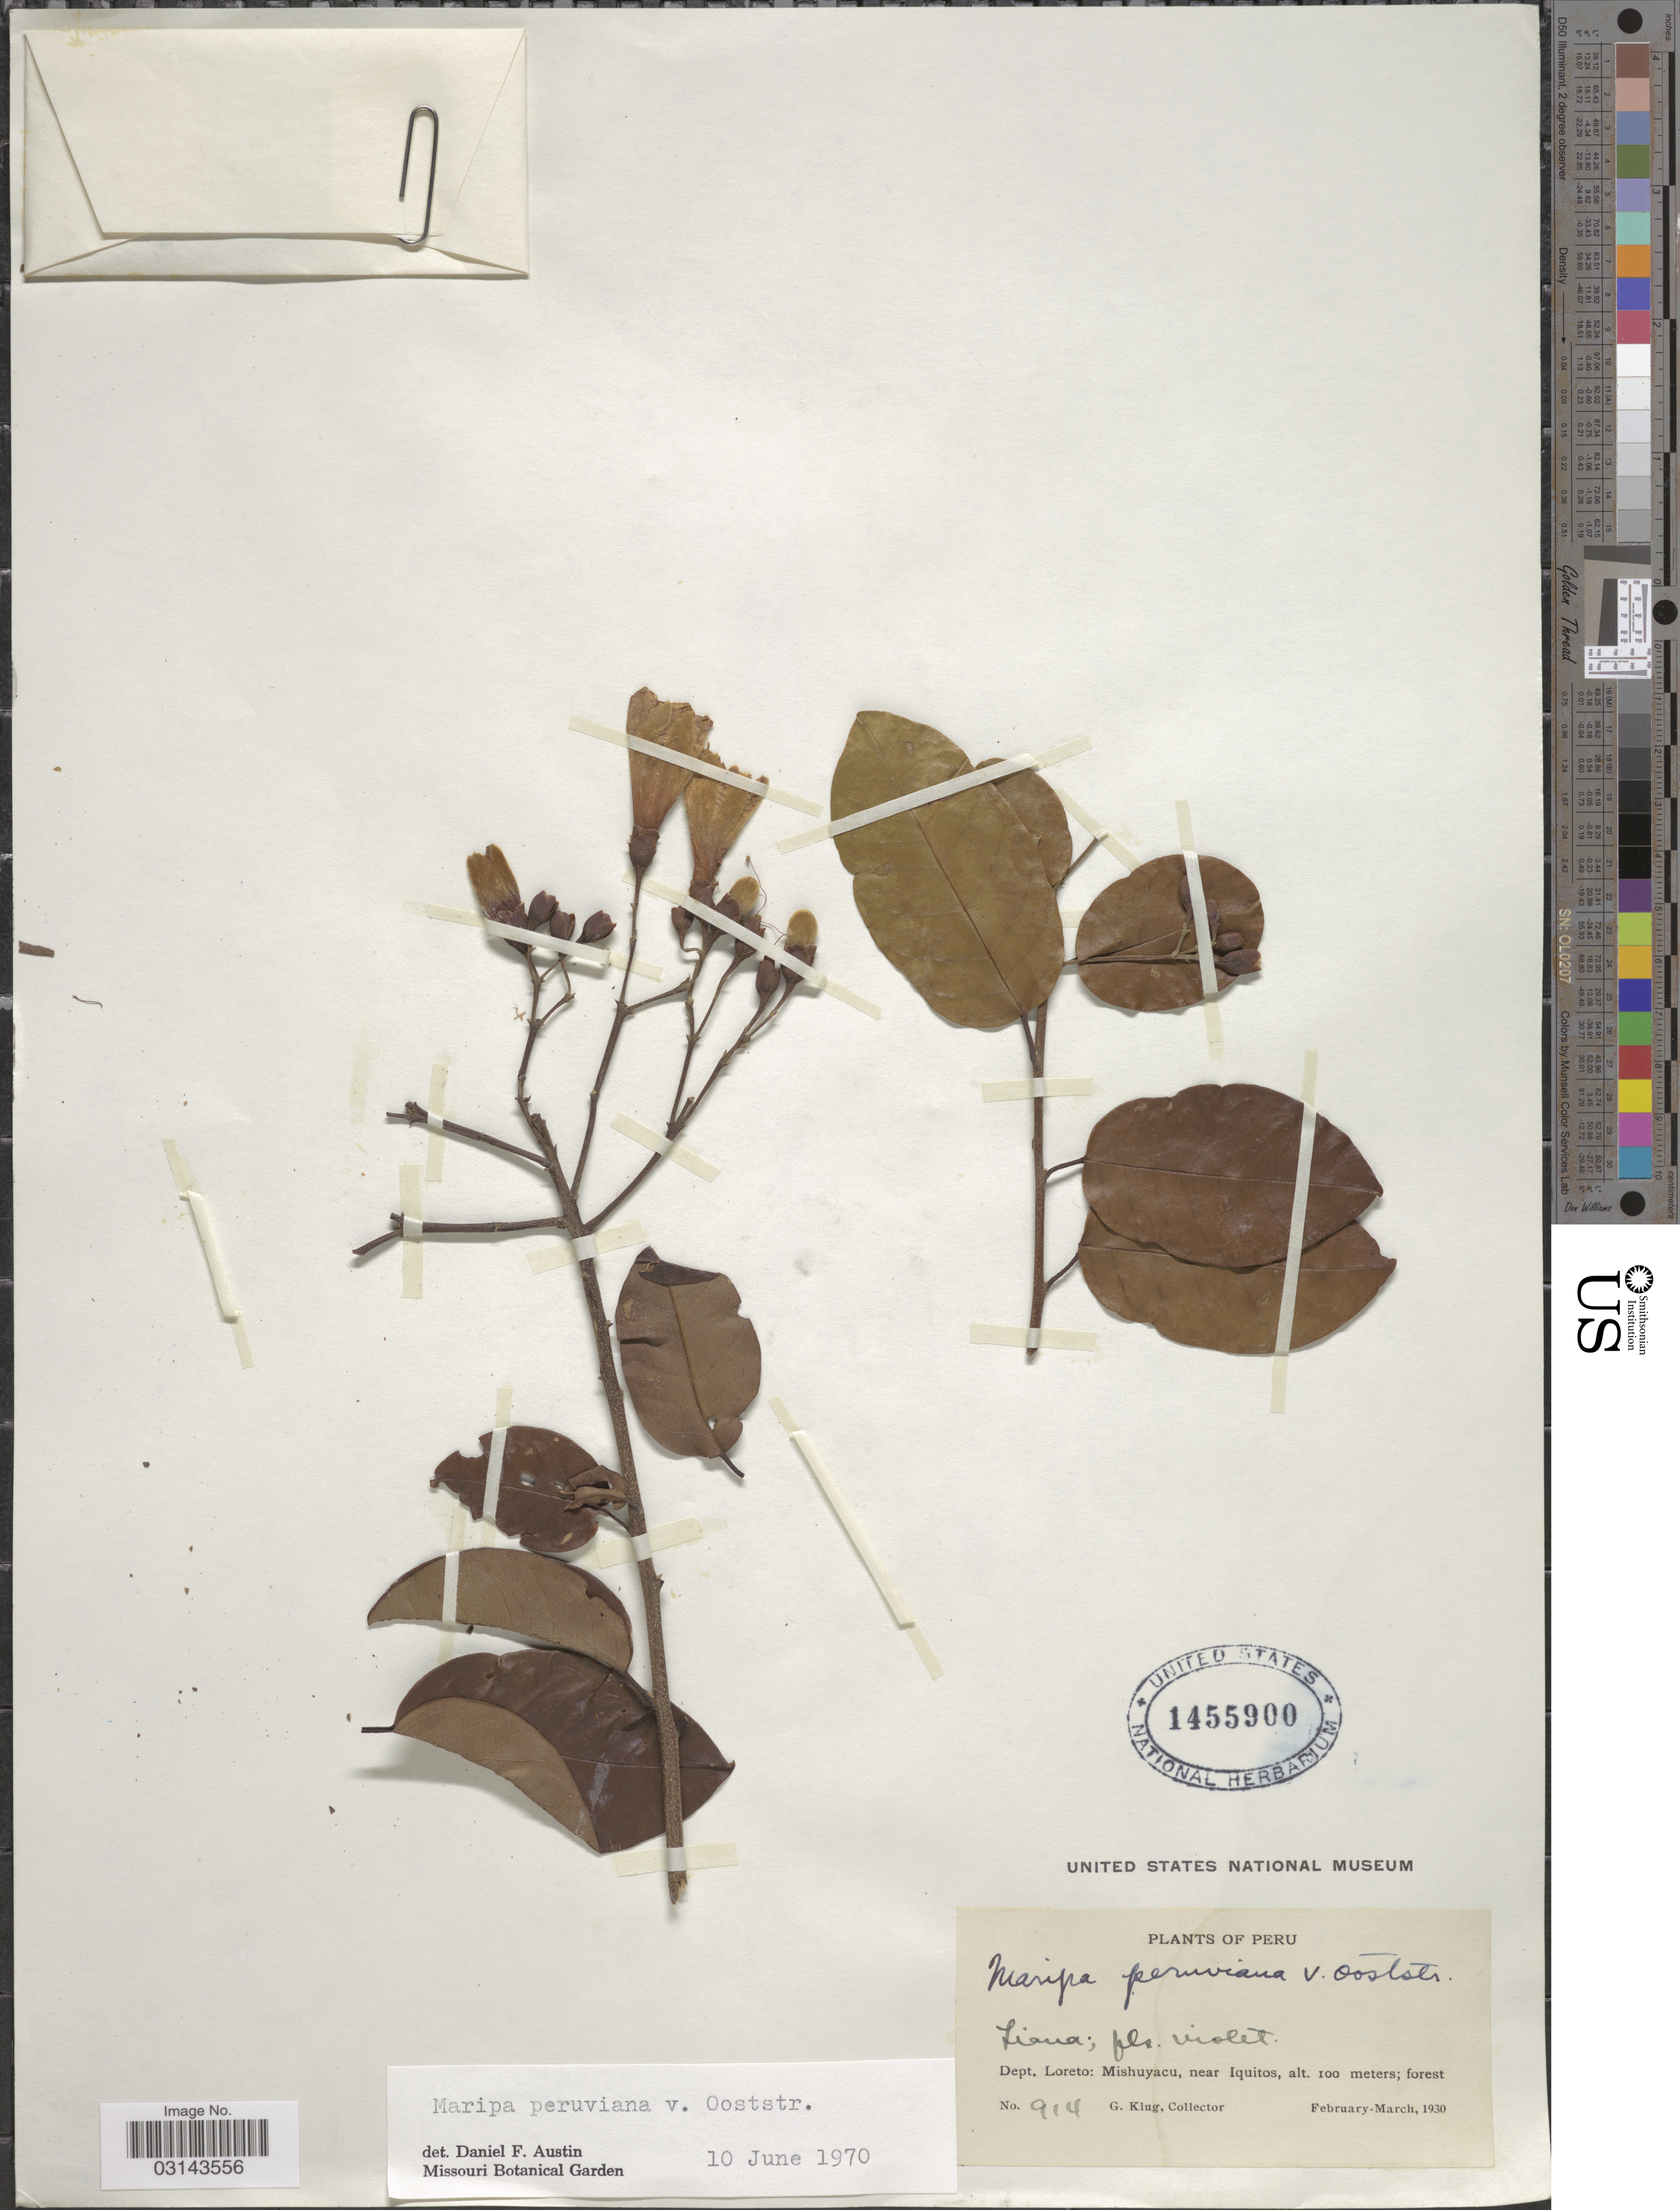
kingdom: Plantae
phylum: Tracheophyta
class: Magnoliopsida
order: Solanales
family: Convolvulaceae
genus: Maripa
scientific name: Maripa peruviana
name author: Ooststr.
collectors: G. Klug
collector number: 914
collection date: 1930-02/1930-03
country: Peru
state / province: Loreto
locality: Dept. Loreto: Mishuyacu, near Iquitos.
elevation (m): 100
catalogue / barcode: US 1455900